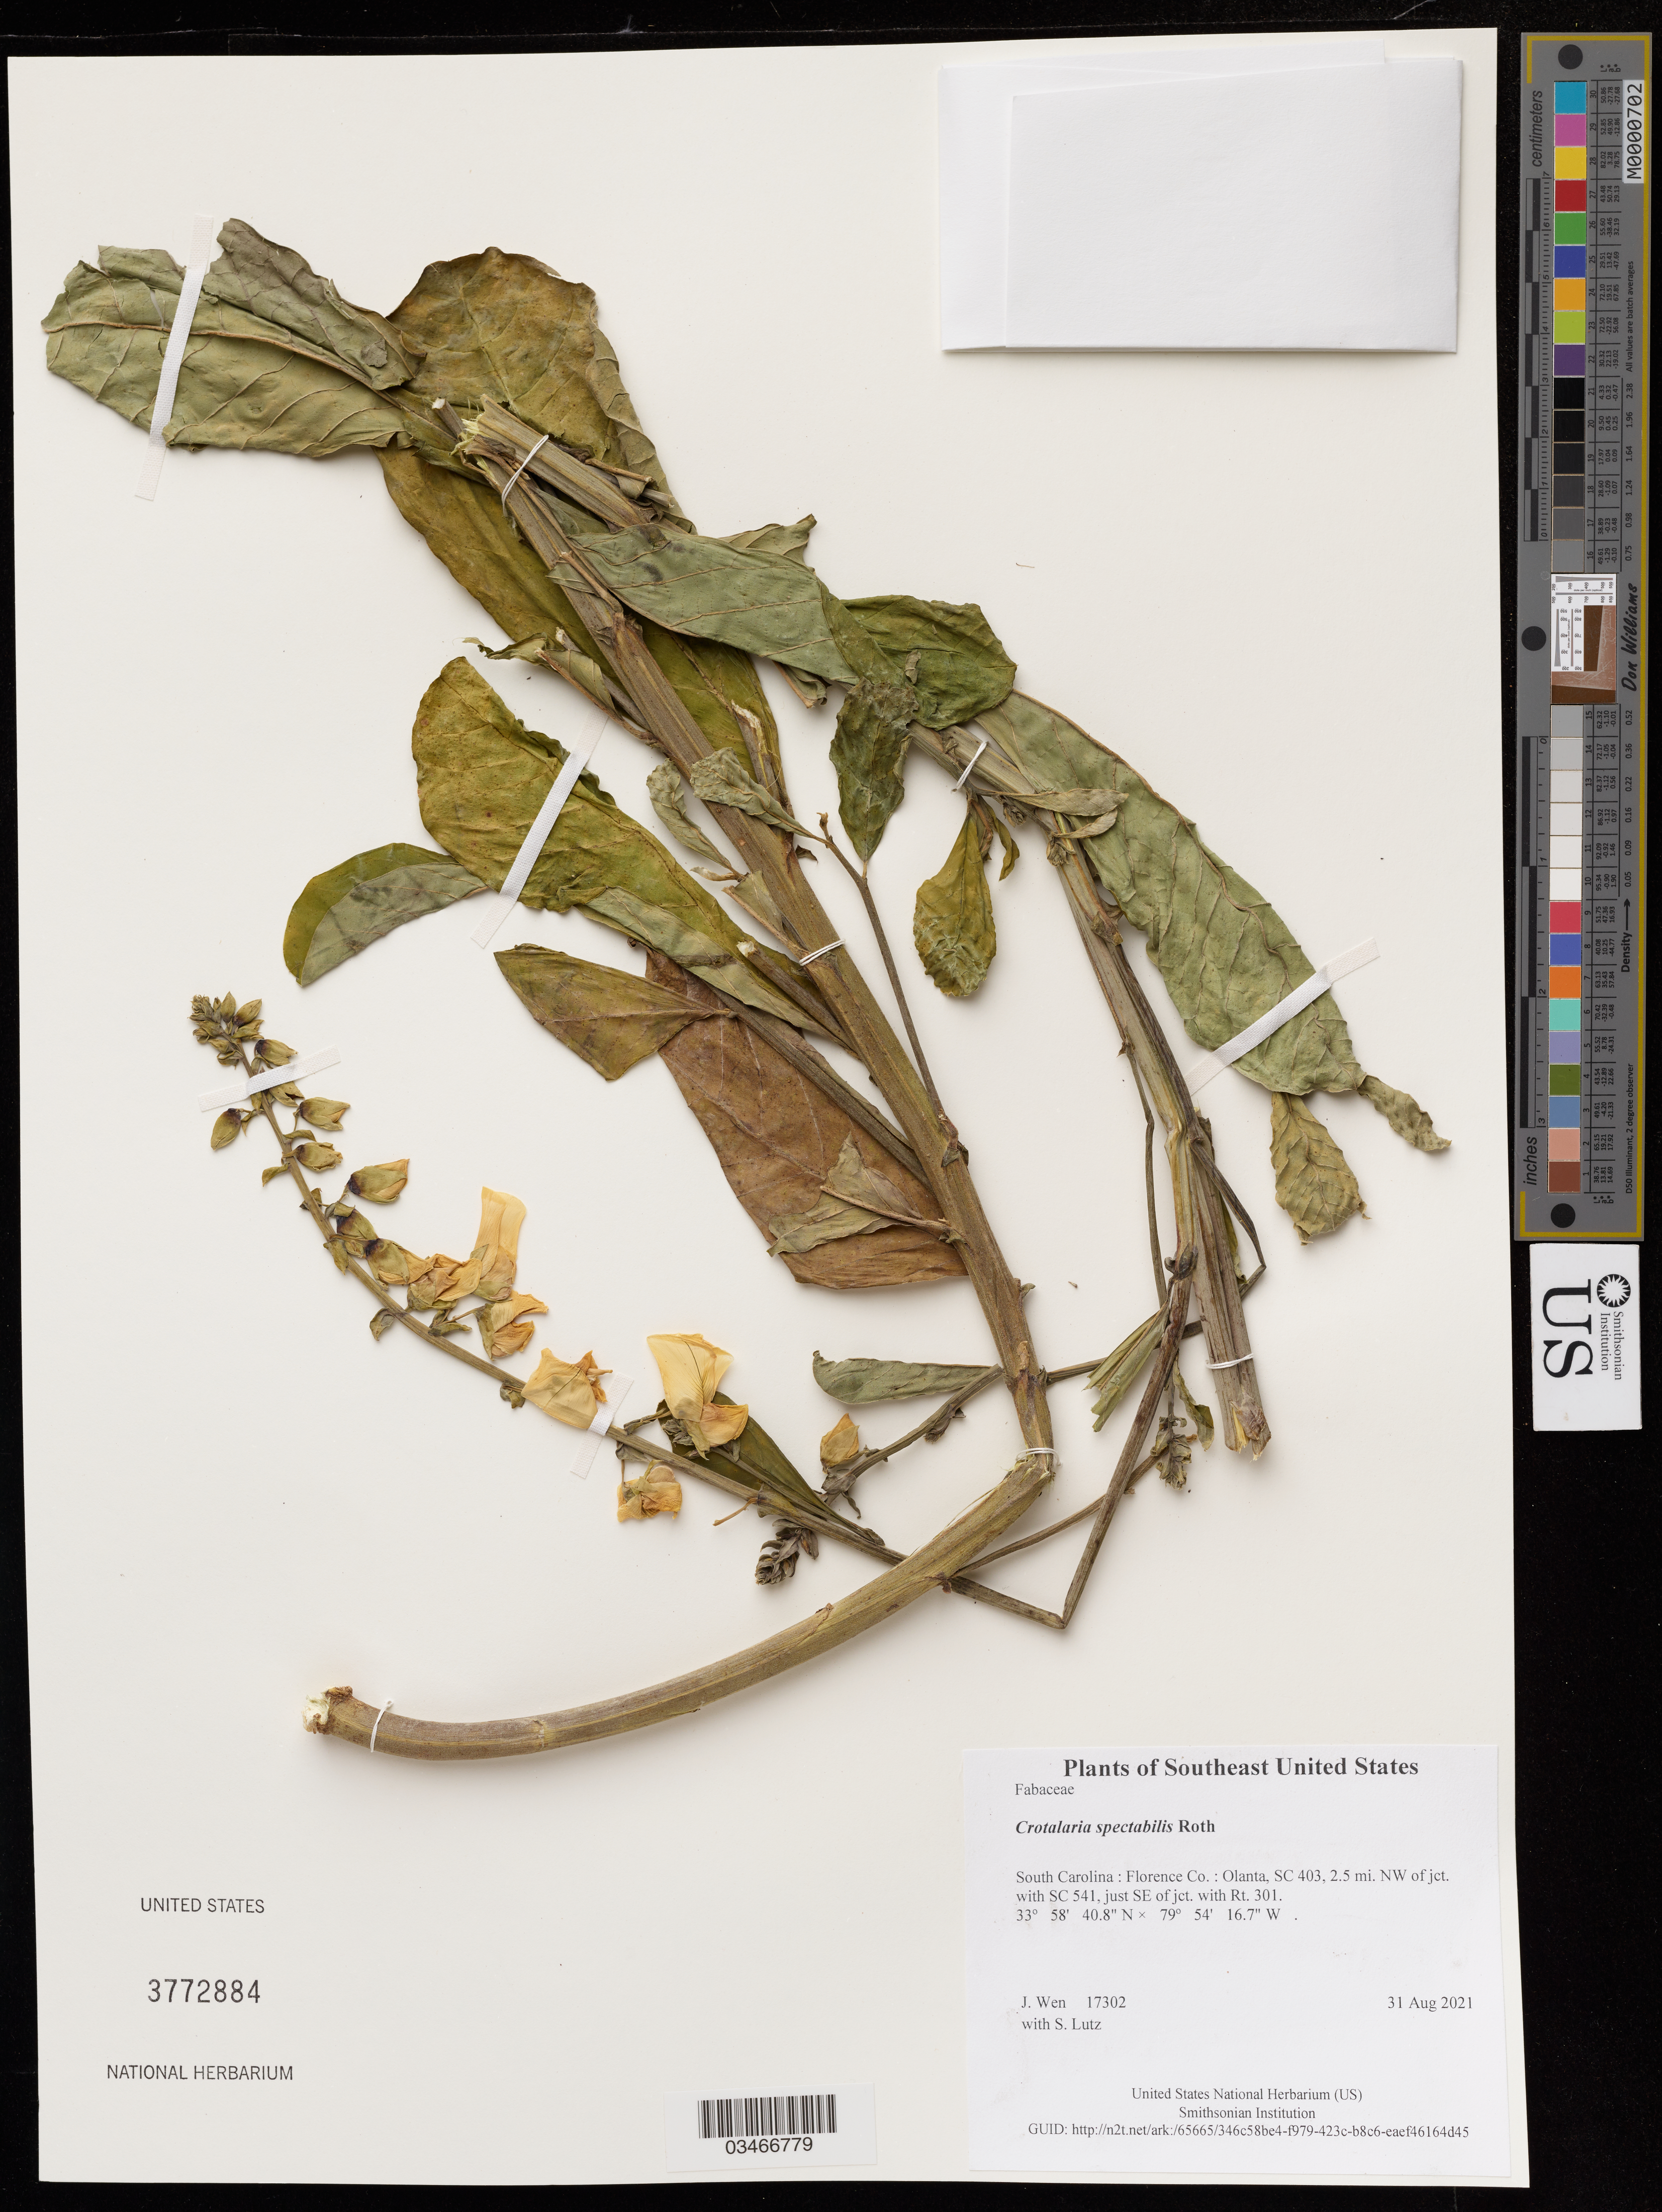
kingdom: Plantae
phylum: Tracheophyta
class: Magnoliopsida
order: Fabales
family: Fabaceae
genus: Crotalaria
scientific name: Crotalaria spectabilis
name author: Roth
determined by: Wen, Jun, (BOT), Smithsonian Institution - National Museum of Natural History (UNITED STATES)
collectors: J. Wen & S. Lutz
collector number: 17302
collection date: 2021-08-31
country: United States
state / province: South Carolina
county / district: Florence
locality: Olanta, SC 403, 2.5 mi. NW of jct. with SC 541, just SE of jct. with Rt. 301.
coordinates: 33.97799 N, 79.90464 W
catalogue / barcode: US 3772884